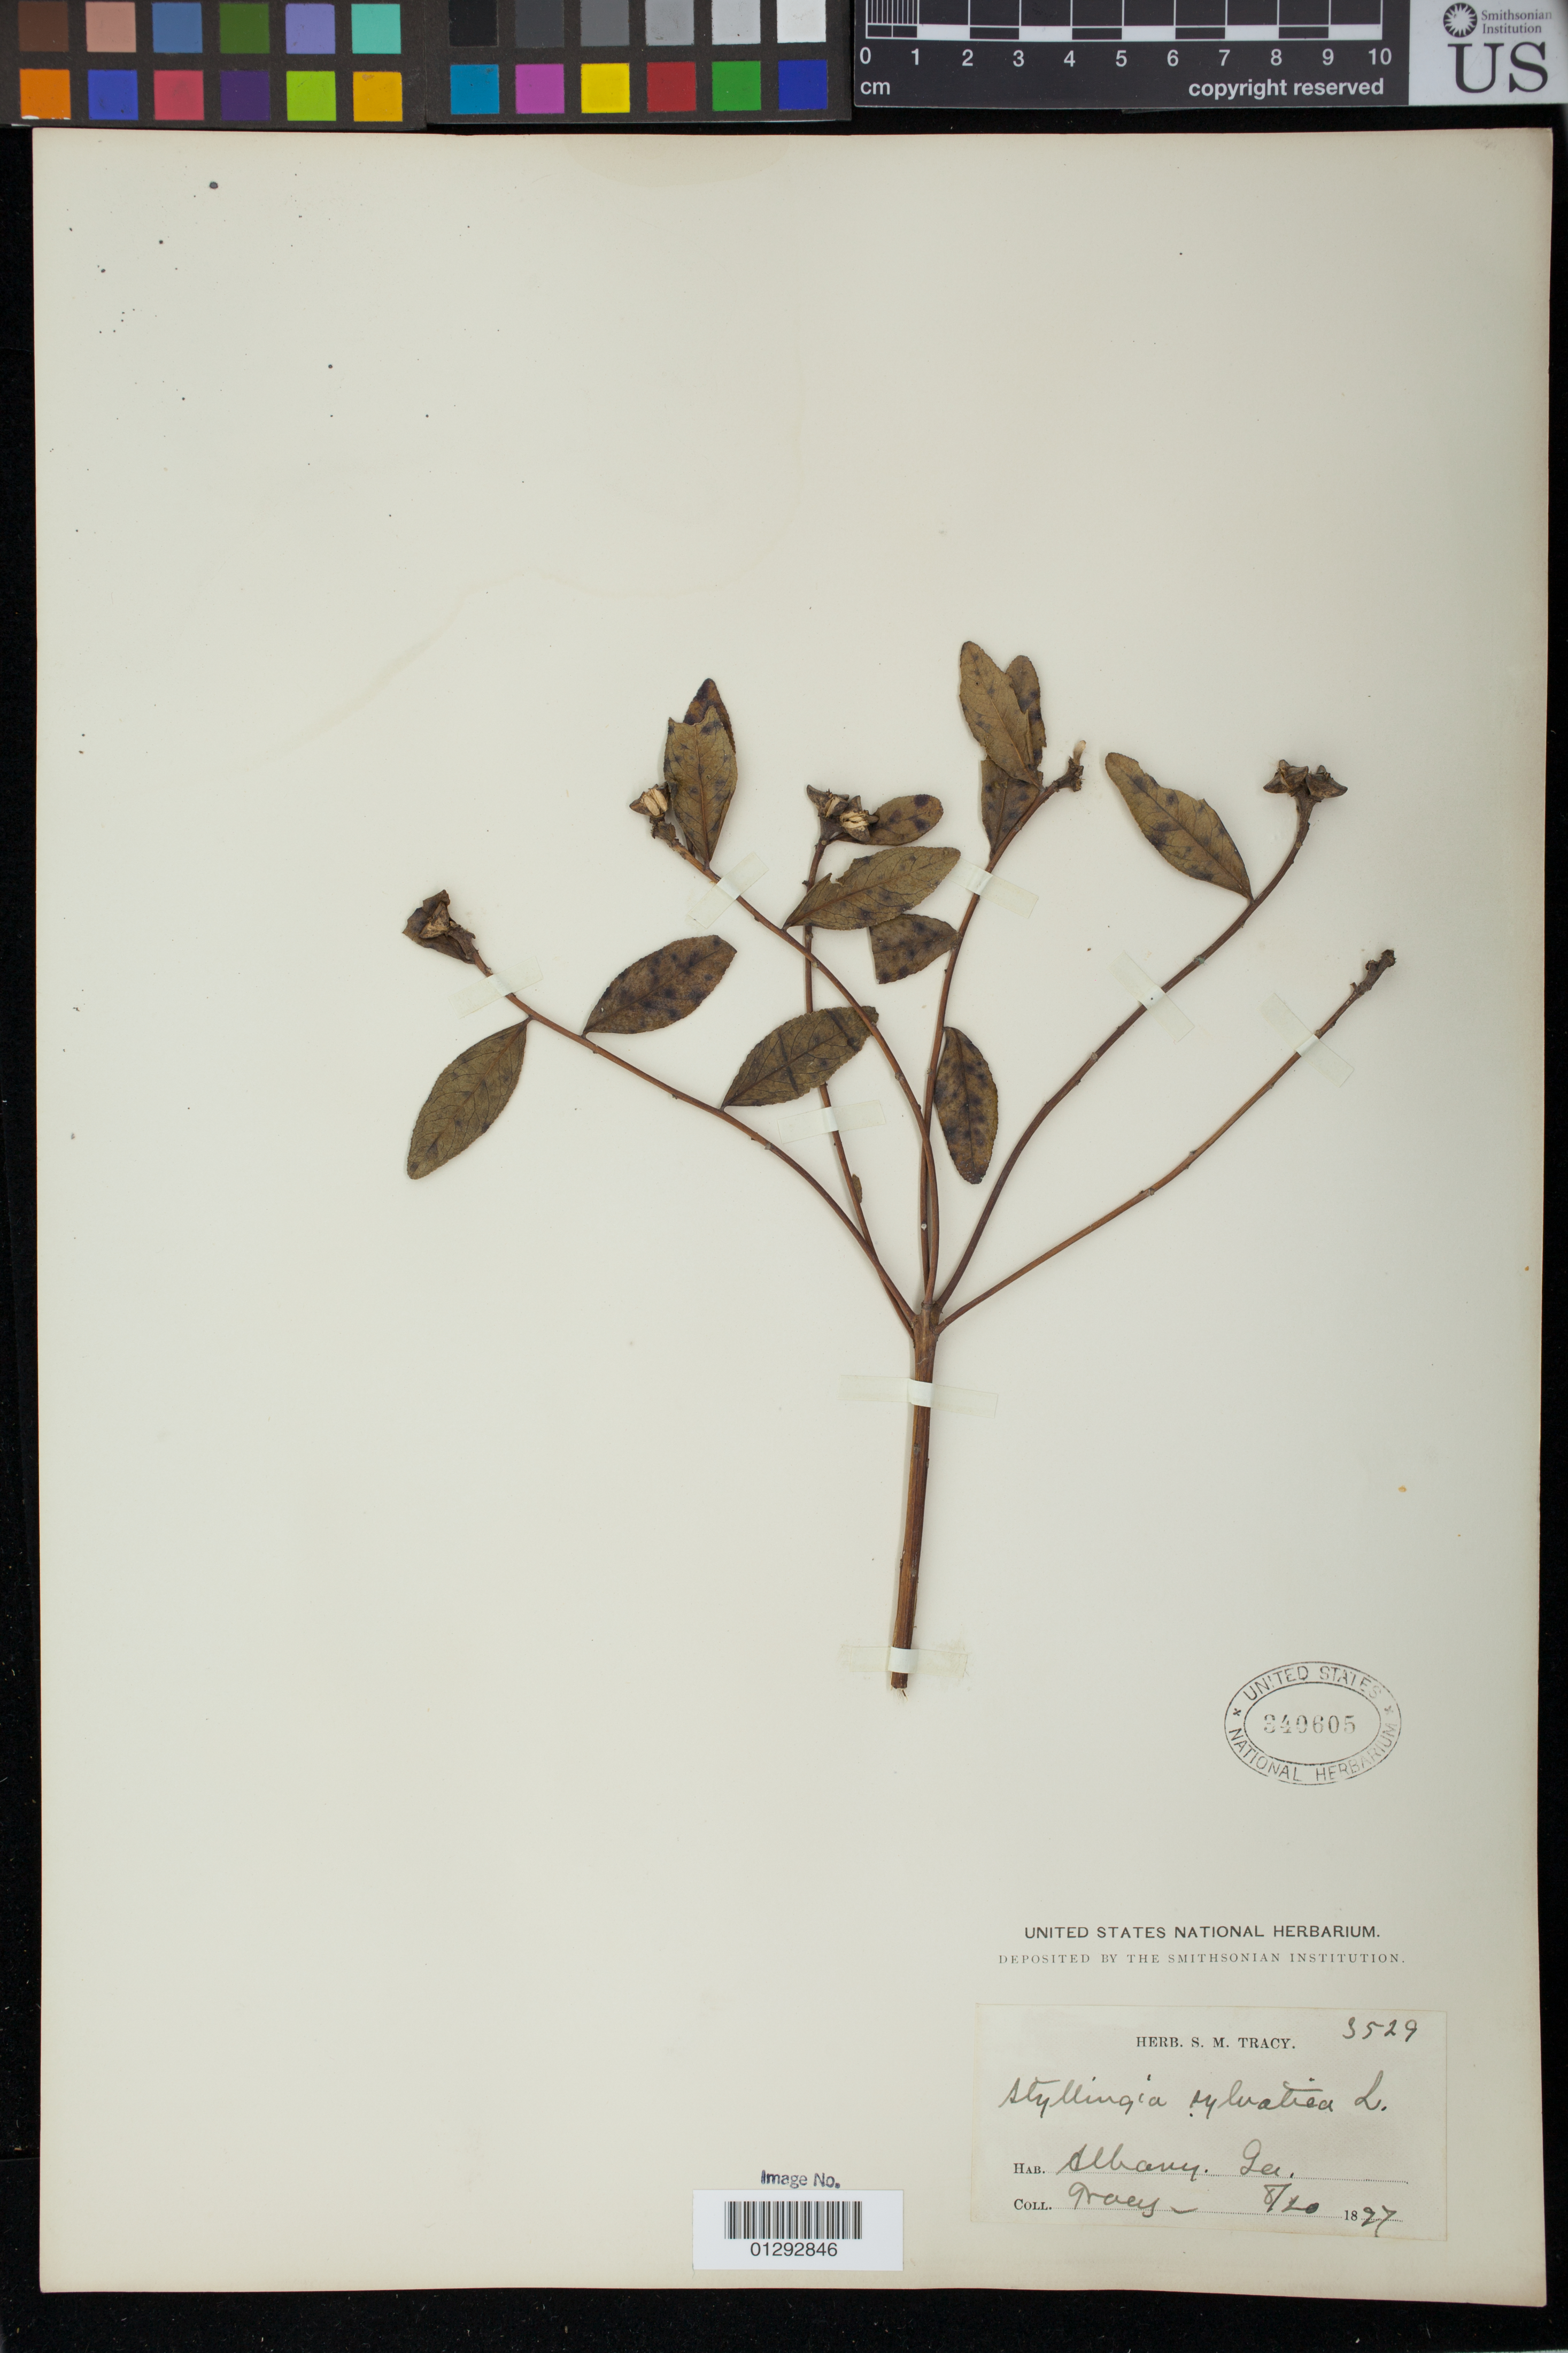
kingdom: Plantae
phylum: Tracheophyta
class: Magnoliopsida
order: Malpighiales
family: Euphorbiaceae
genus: Stillingia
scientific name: Stillingia sylvatica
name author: L.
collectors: S. M. Tracy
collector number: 3529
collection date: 1897-08-20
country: United States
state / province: Georgia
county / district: Dougherty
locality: Albany.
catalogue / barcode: US 340605